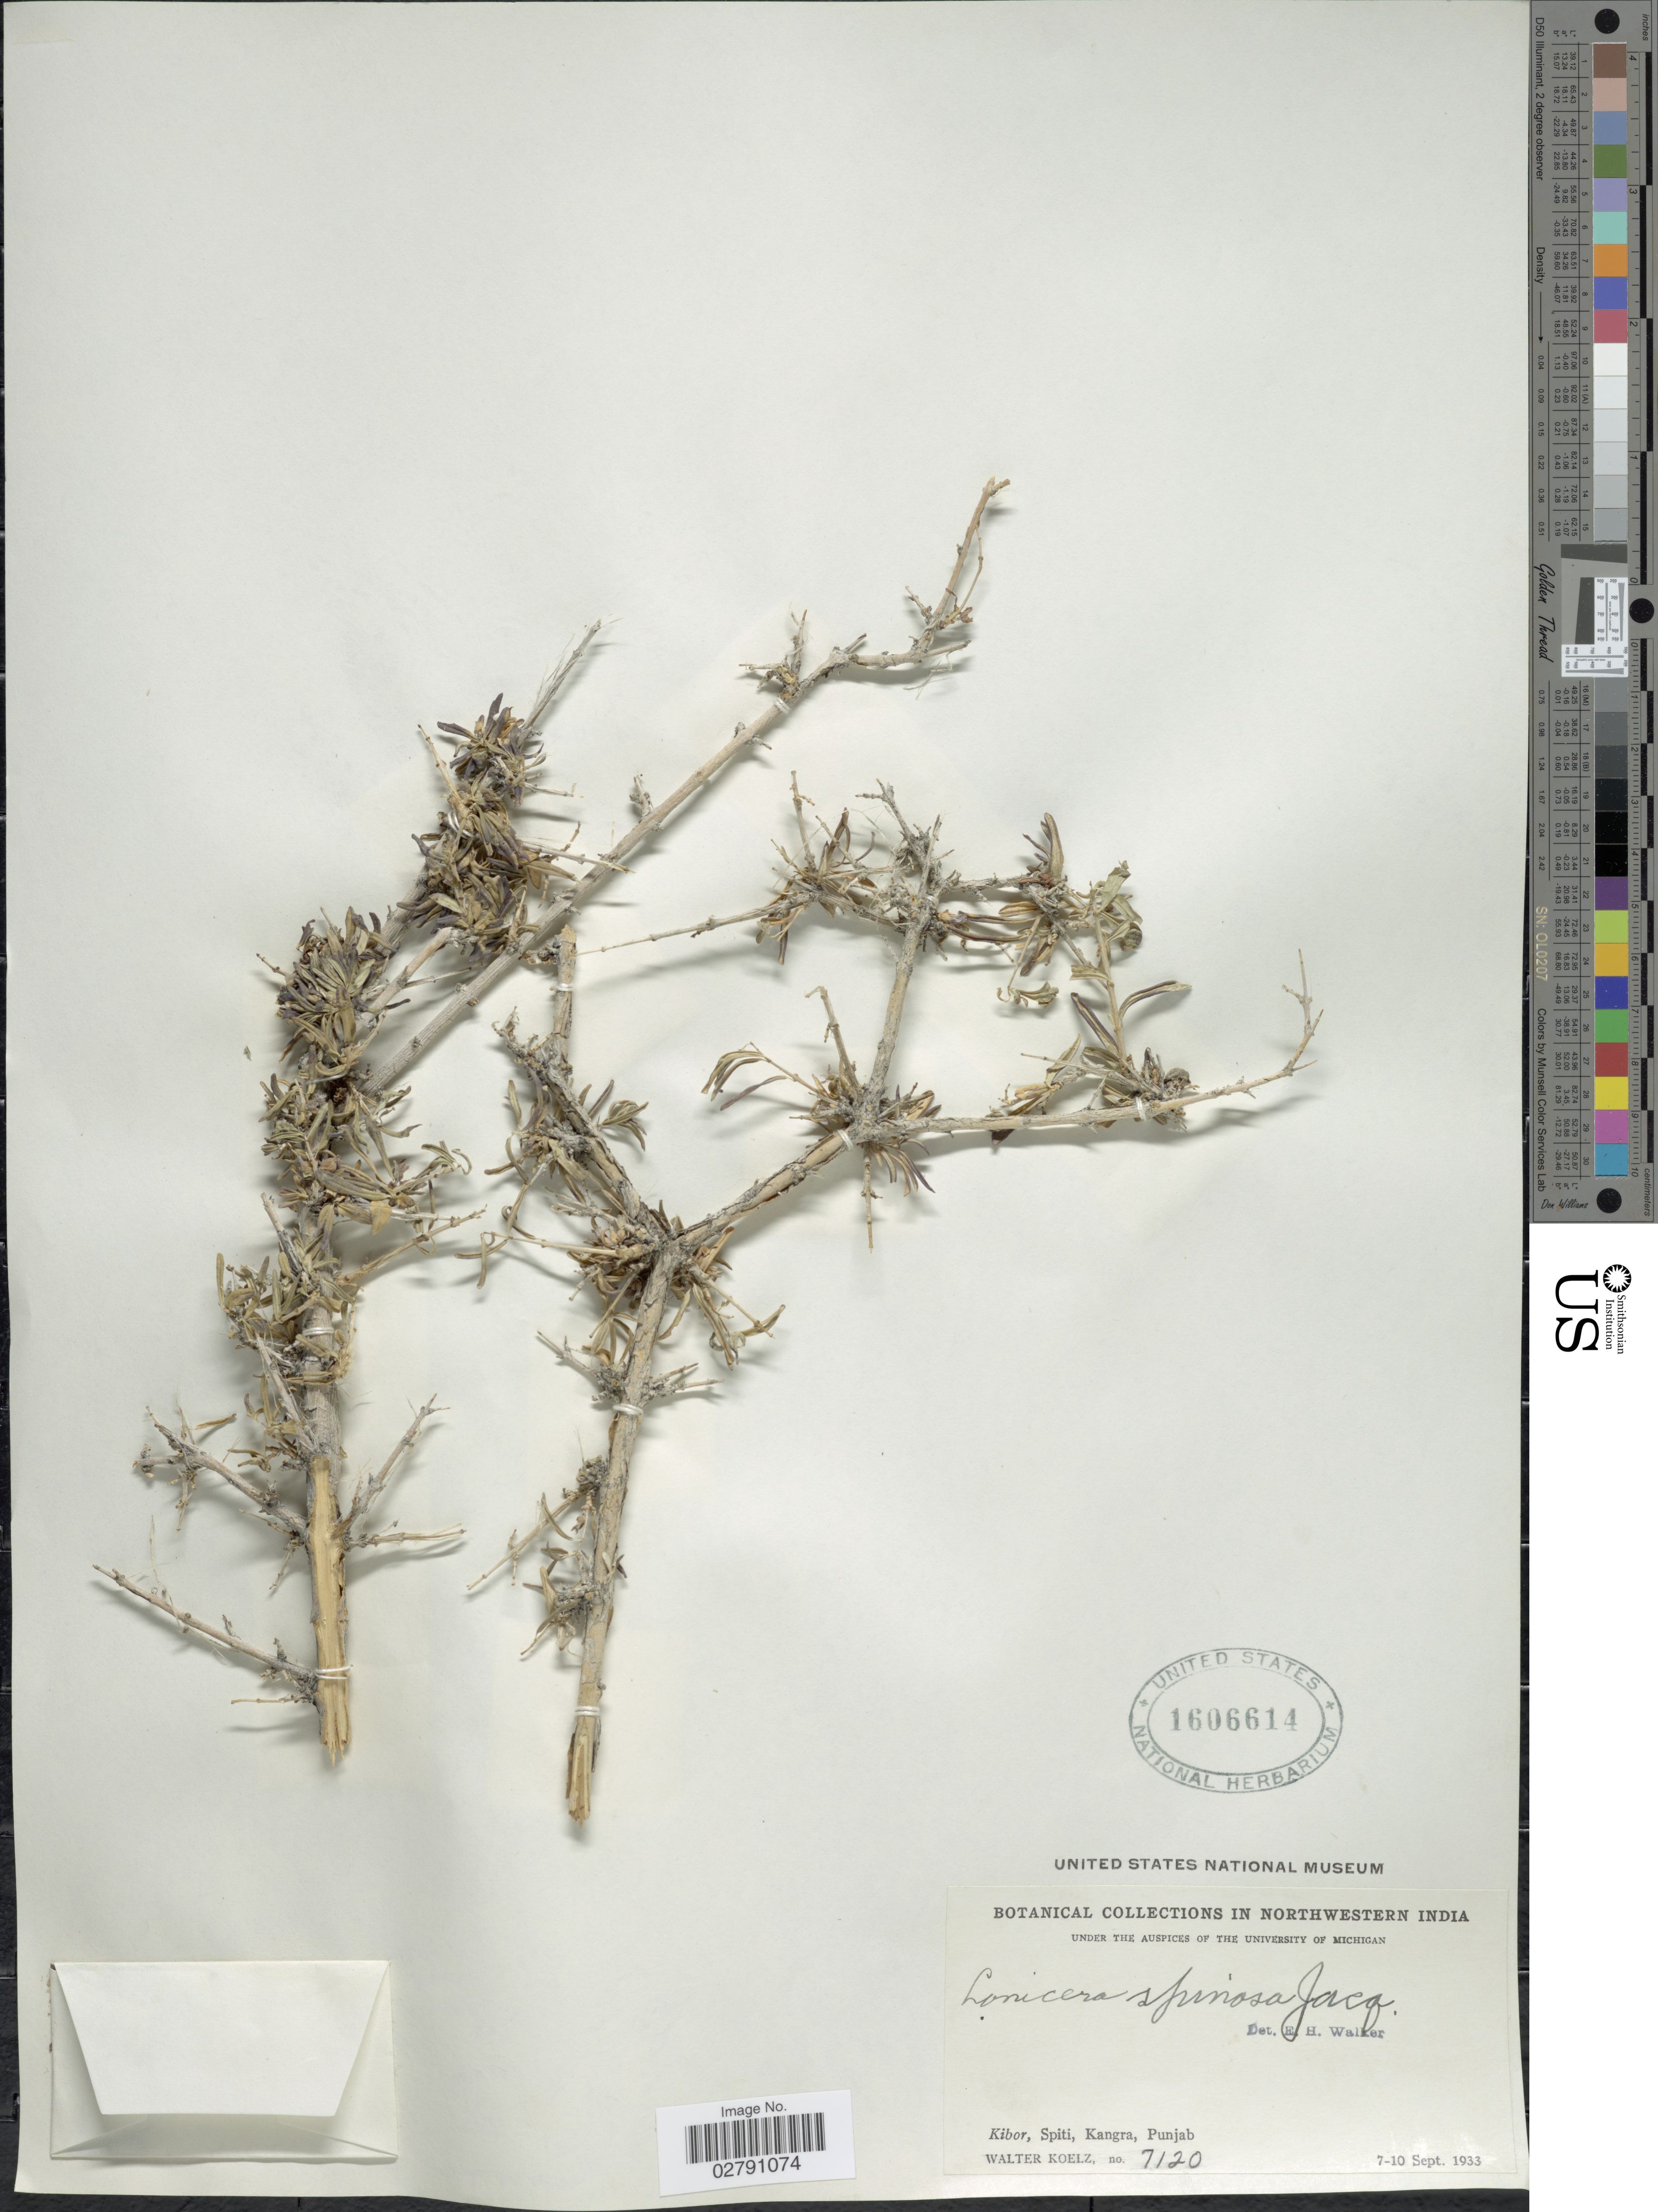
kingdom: Plantae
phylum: Tracheophyta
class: Magnoliopsida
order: Dipsacales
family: Caprifoliaceae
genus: Lonicera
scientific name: Lonicera spinosa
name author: (Decne.) Jacq. ex Walp.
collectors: W. N. Koelz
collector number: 7120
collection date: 1933-09-07/1933-09-10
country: India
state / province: Punjab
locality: Northwestern India. Kibor, Spiti, Kangra.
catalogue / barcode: US 1606614